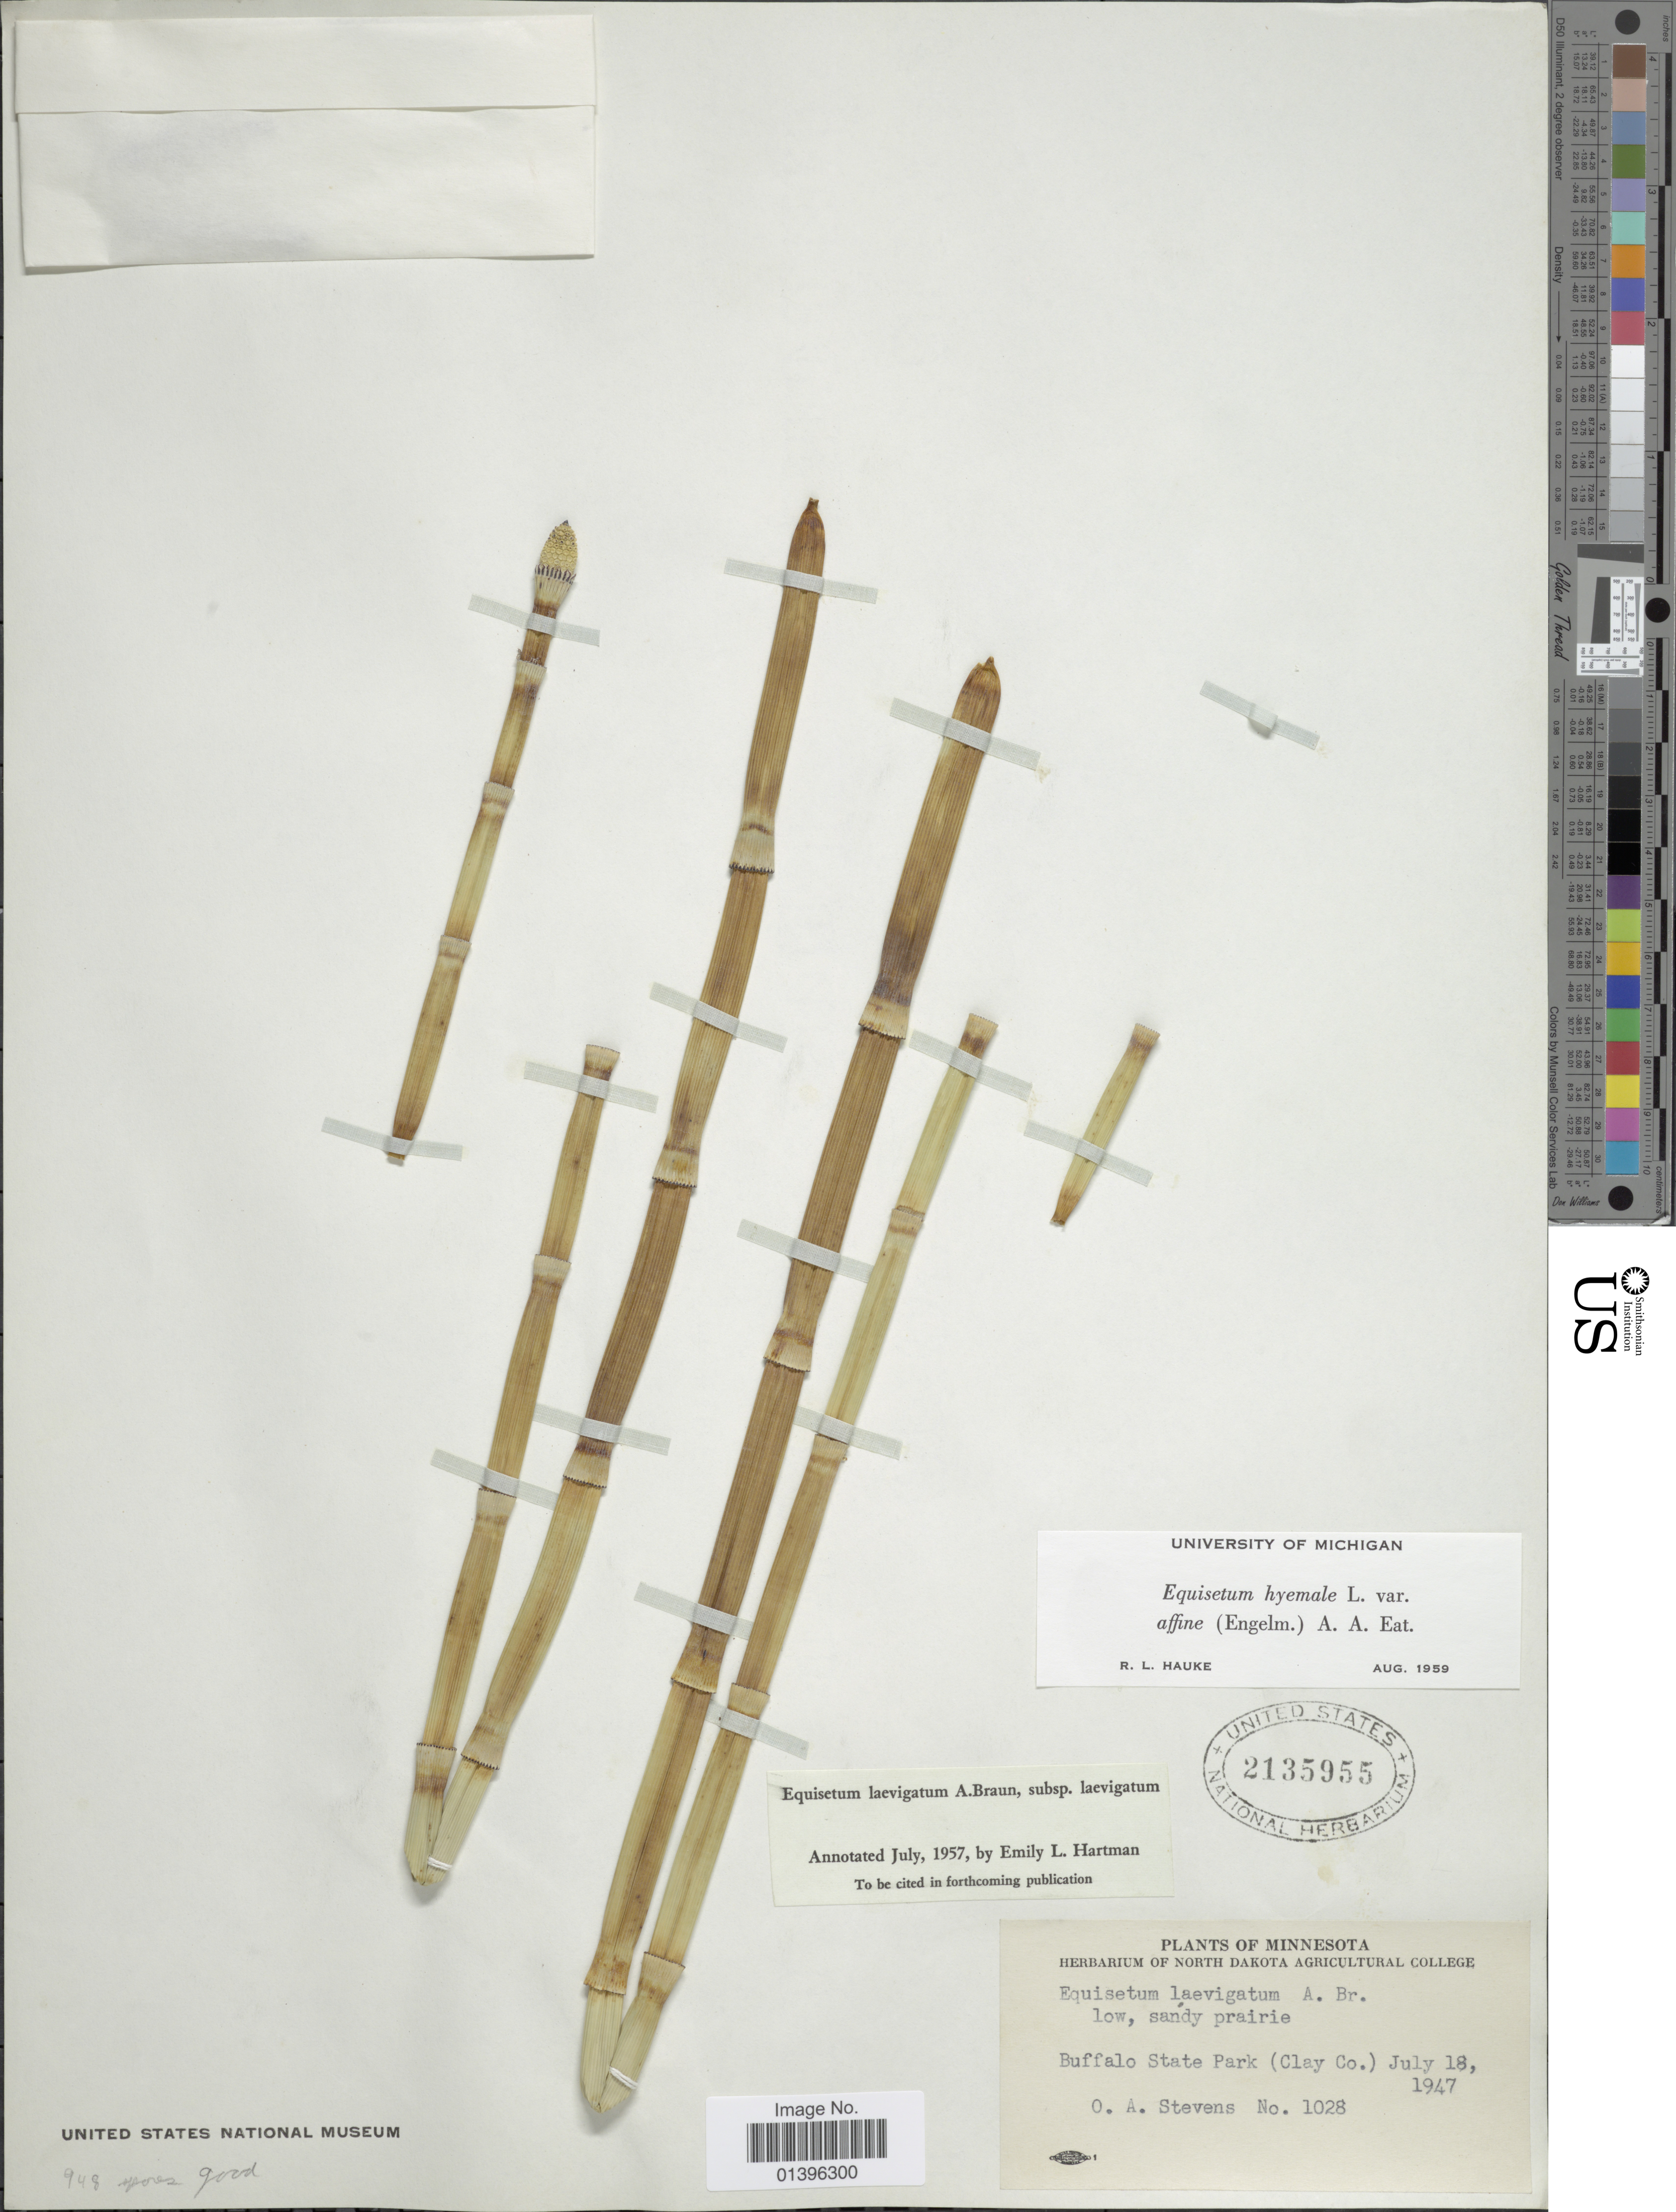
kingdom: Plantae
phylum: Tracheophyta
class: Polypodiopsida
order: Equisetales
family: Equisetaceae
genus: Equisetum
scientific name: Equisetum hyemale var. affine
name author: (Engelm.) A.A. Eaton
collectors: O. A. Stevens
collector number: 1028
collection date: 1947-07-18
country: United States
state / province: Minnesota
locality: Buffalo State Park (Clay Co.).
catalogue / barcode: US 2135955